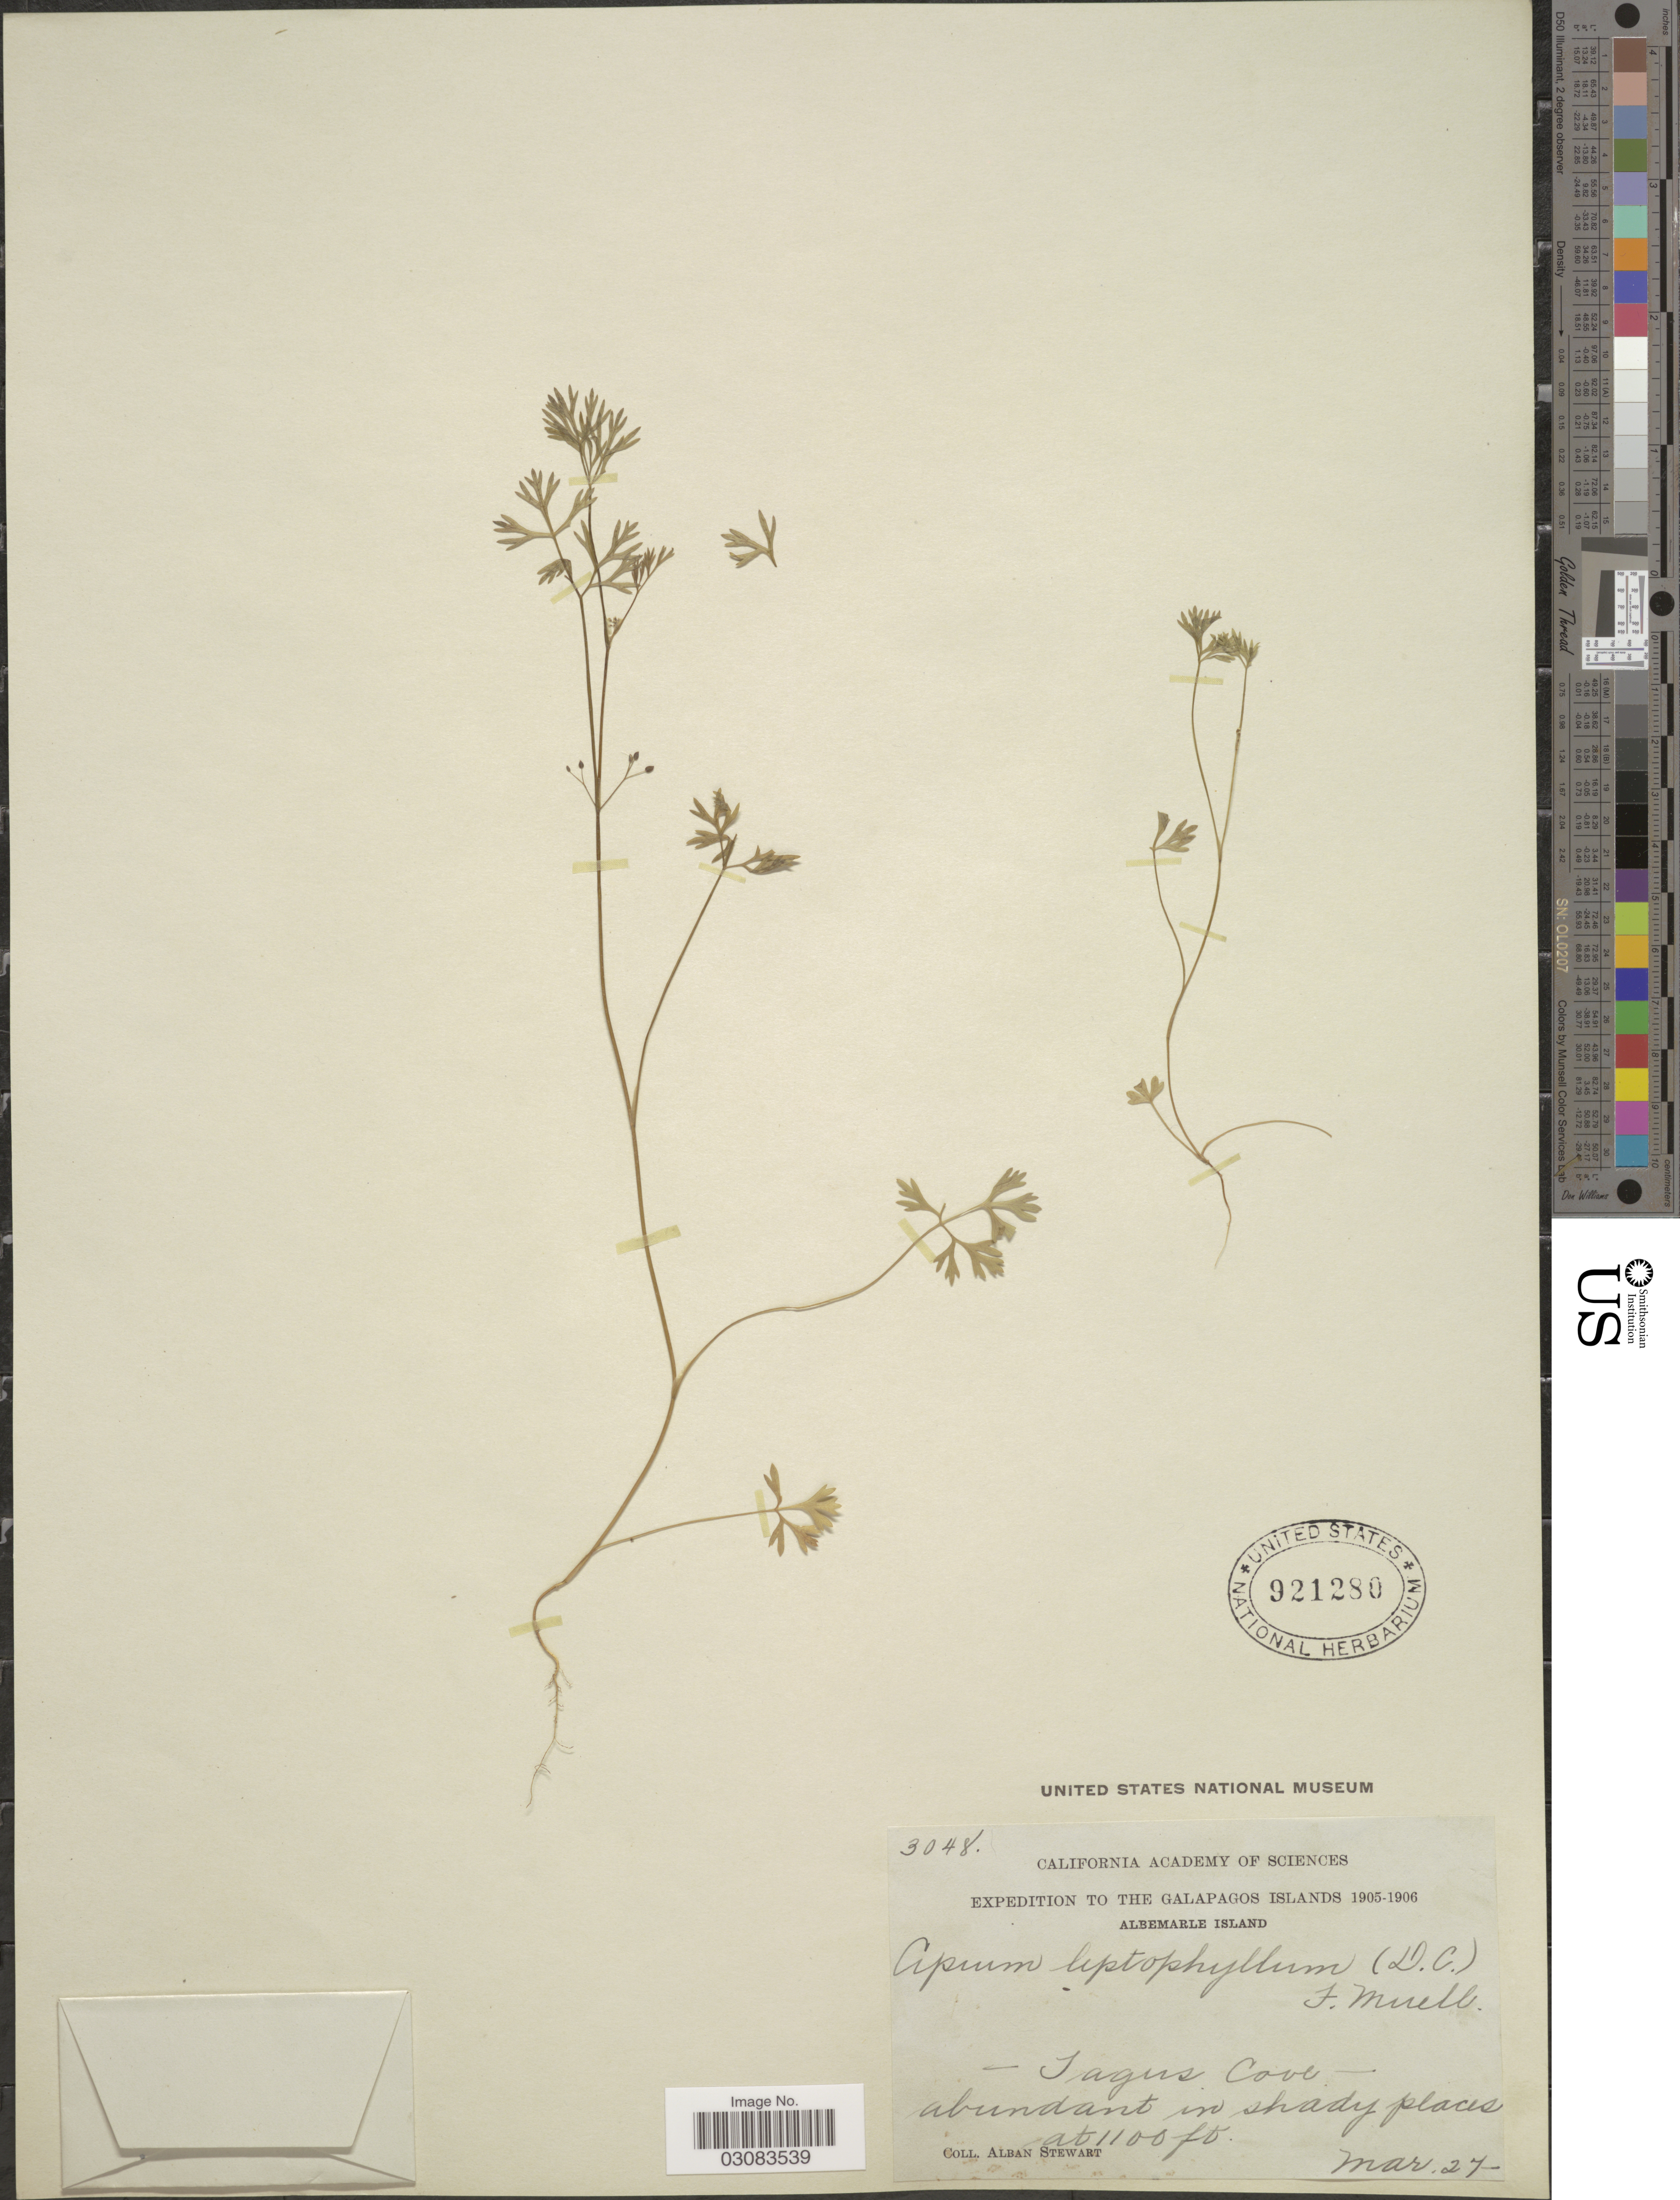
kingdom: Plantae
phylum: Tracheophyta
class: Magnoliopsida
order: Apiales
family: Apiaceae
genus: Cyclospermum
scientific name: Cyclospermum leptophyllum var. leptophyllum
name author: (Pers.) Sprague ex Britton & P. Wilson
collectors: A. Stewart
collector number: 3048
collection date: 1905-03-27/1906-03-27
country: Ecuador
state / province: Colón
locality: Galapagos Islands. Albemarle Island. Tagus Cove.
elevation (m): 335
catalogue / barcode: US 921280